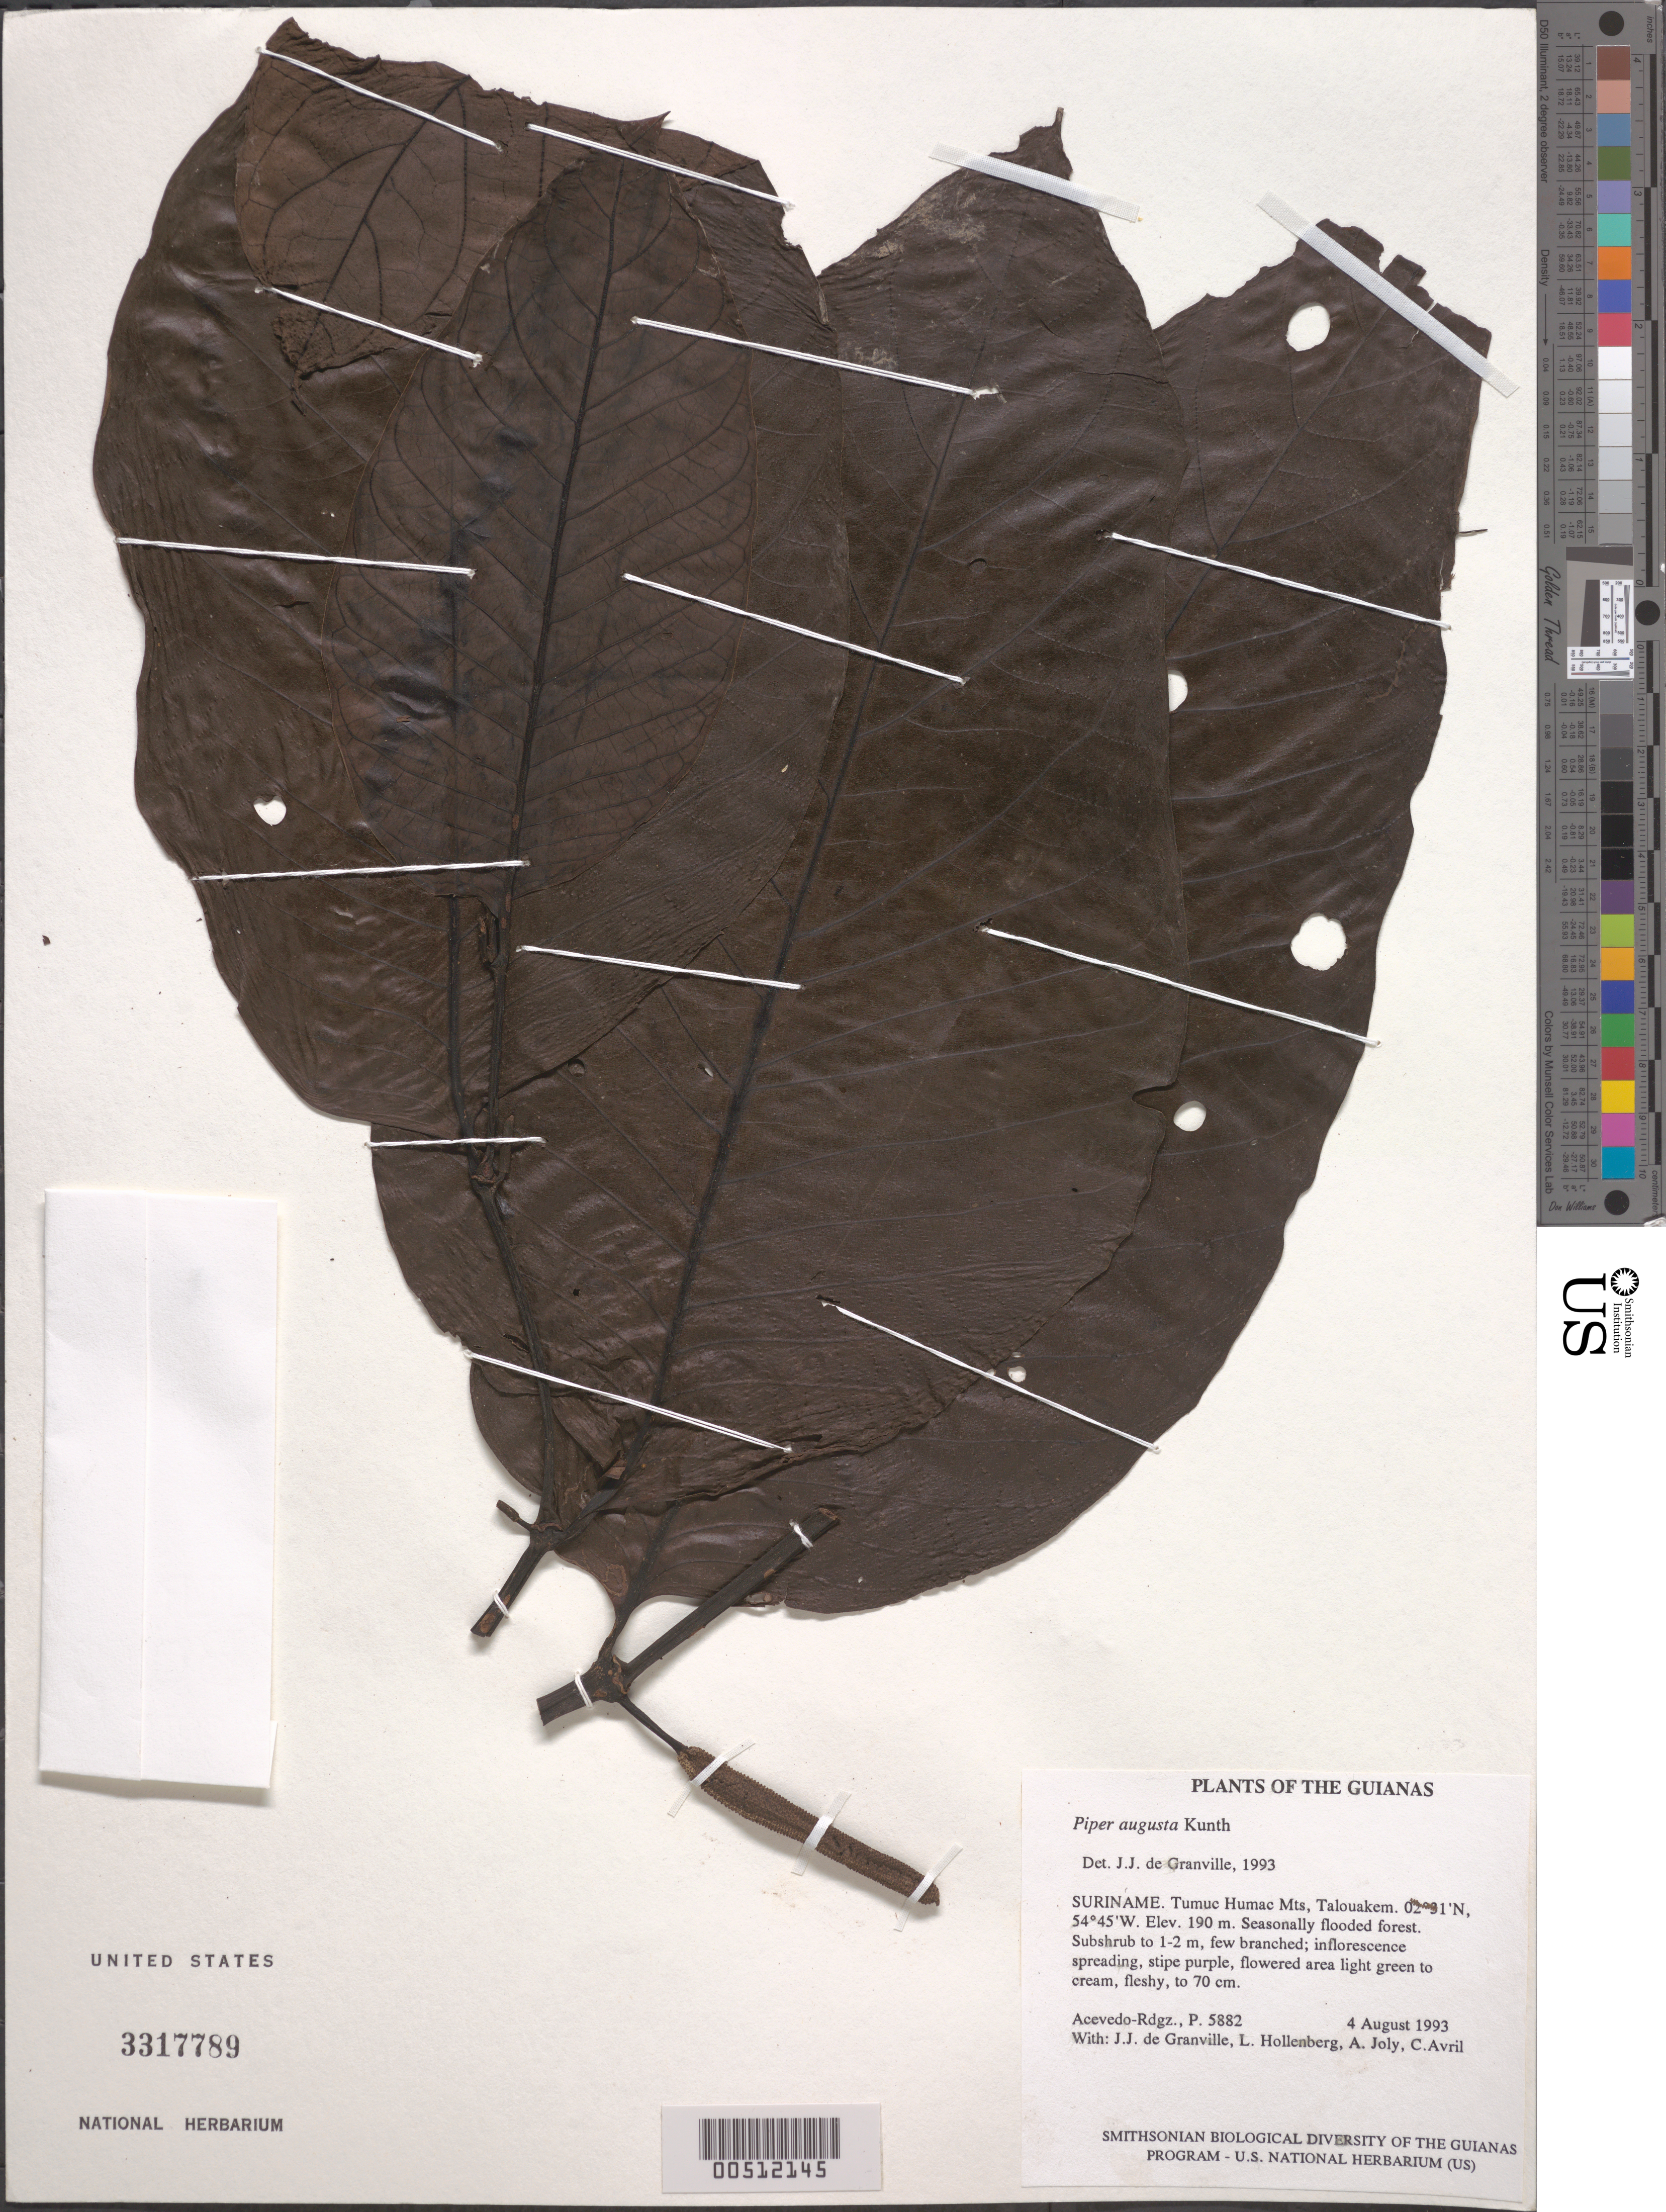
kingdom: Plantae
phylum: Tracheophyta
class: Magnoliopsida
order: Piperales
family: Piperaceae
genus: Piper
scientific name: Piper augustum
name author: Rudge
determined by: Granville, J. J. de, (CAY), Institut de Recherche pour le Developpement (IRD) (FRENCH GUIANA)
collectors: P. Acevedo-Rodr., J.-J. de Granville, A. Joly & L. Hollenberg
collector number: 5882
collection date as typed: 04 Aug 1993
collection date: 1993-08-04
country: Suriname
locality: Tumuc Humac Mts, Talouakem.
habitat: Seasonally flooded forest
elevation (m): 190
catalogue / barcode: US 3317789